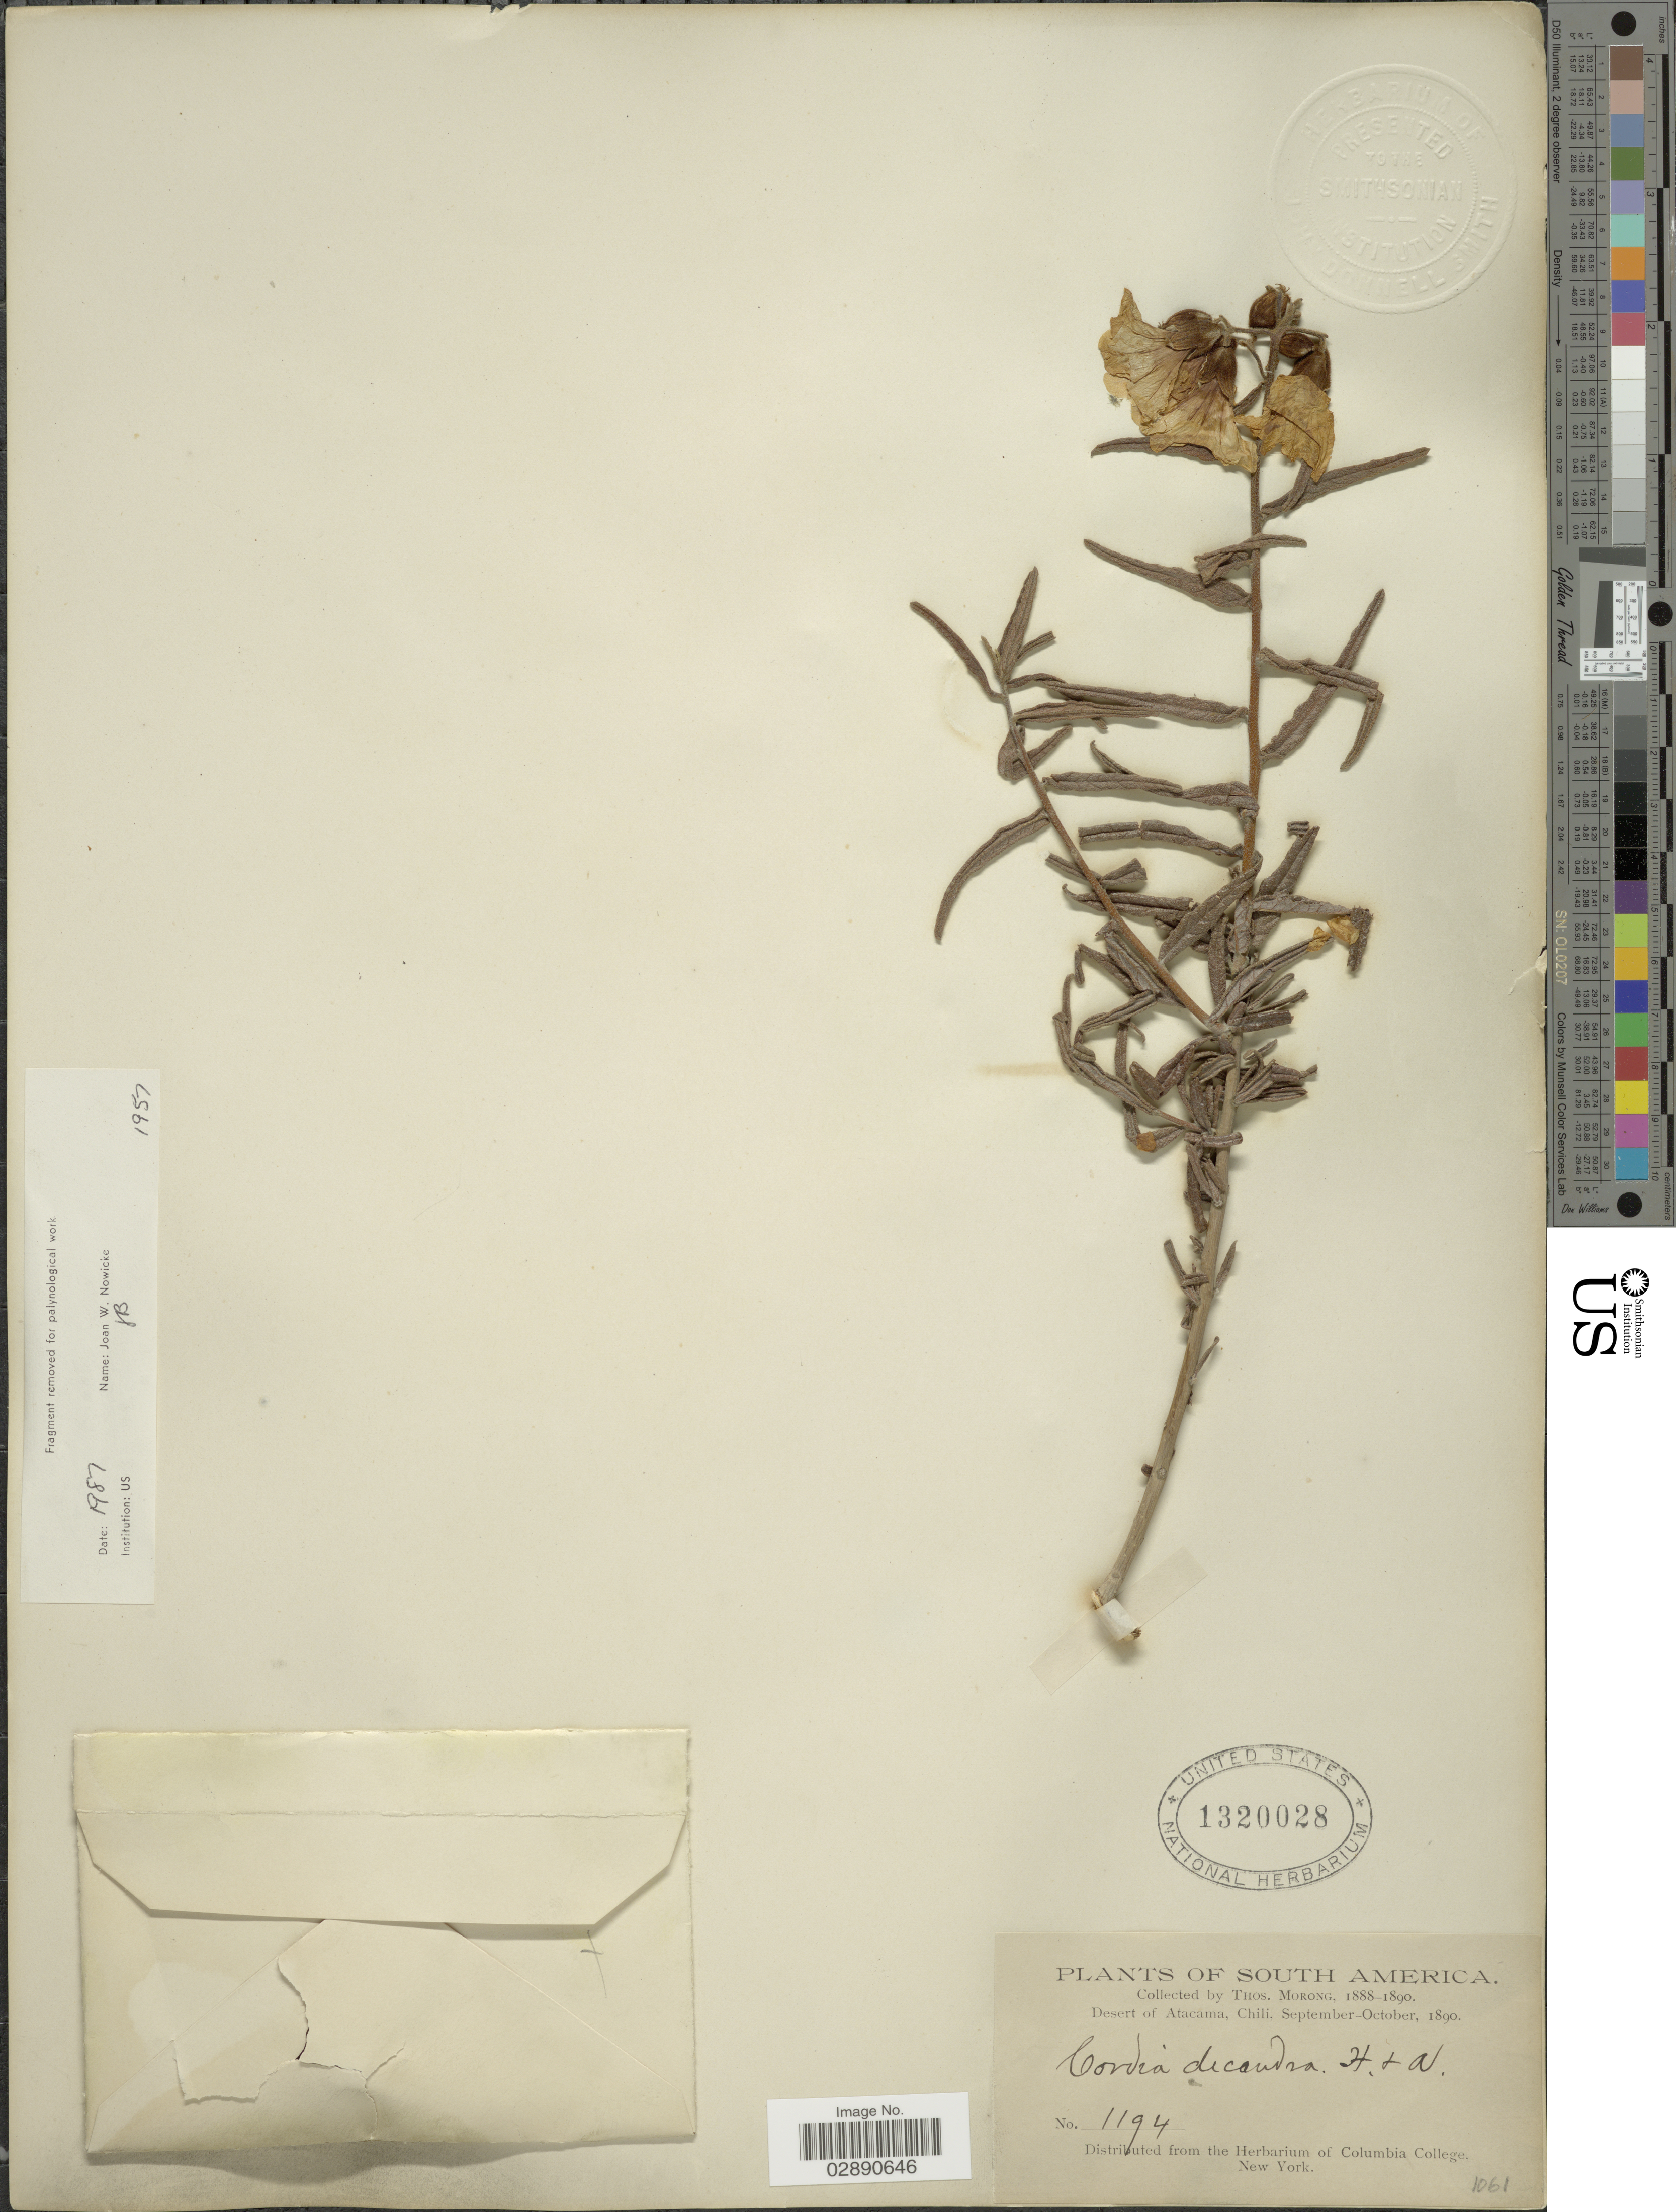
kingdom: Plantae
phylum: Tracheophyta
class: Magnoliopsida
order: Boraginales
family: Cordiaceae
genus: Cordia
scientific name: Cordia decandra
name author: Hook. & Arn.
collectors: ex herb. T. Morong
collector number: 1194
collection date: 1890-09/1890-10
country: Chile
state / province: Atacama (III)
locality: Desert of Atacama.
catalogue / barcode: US 1320028